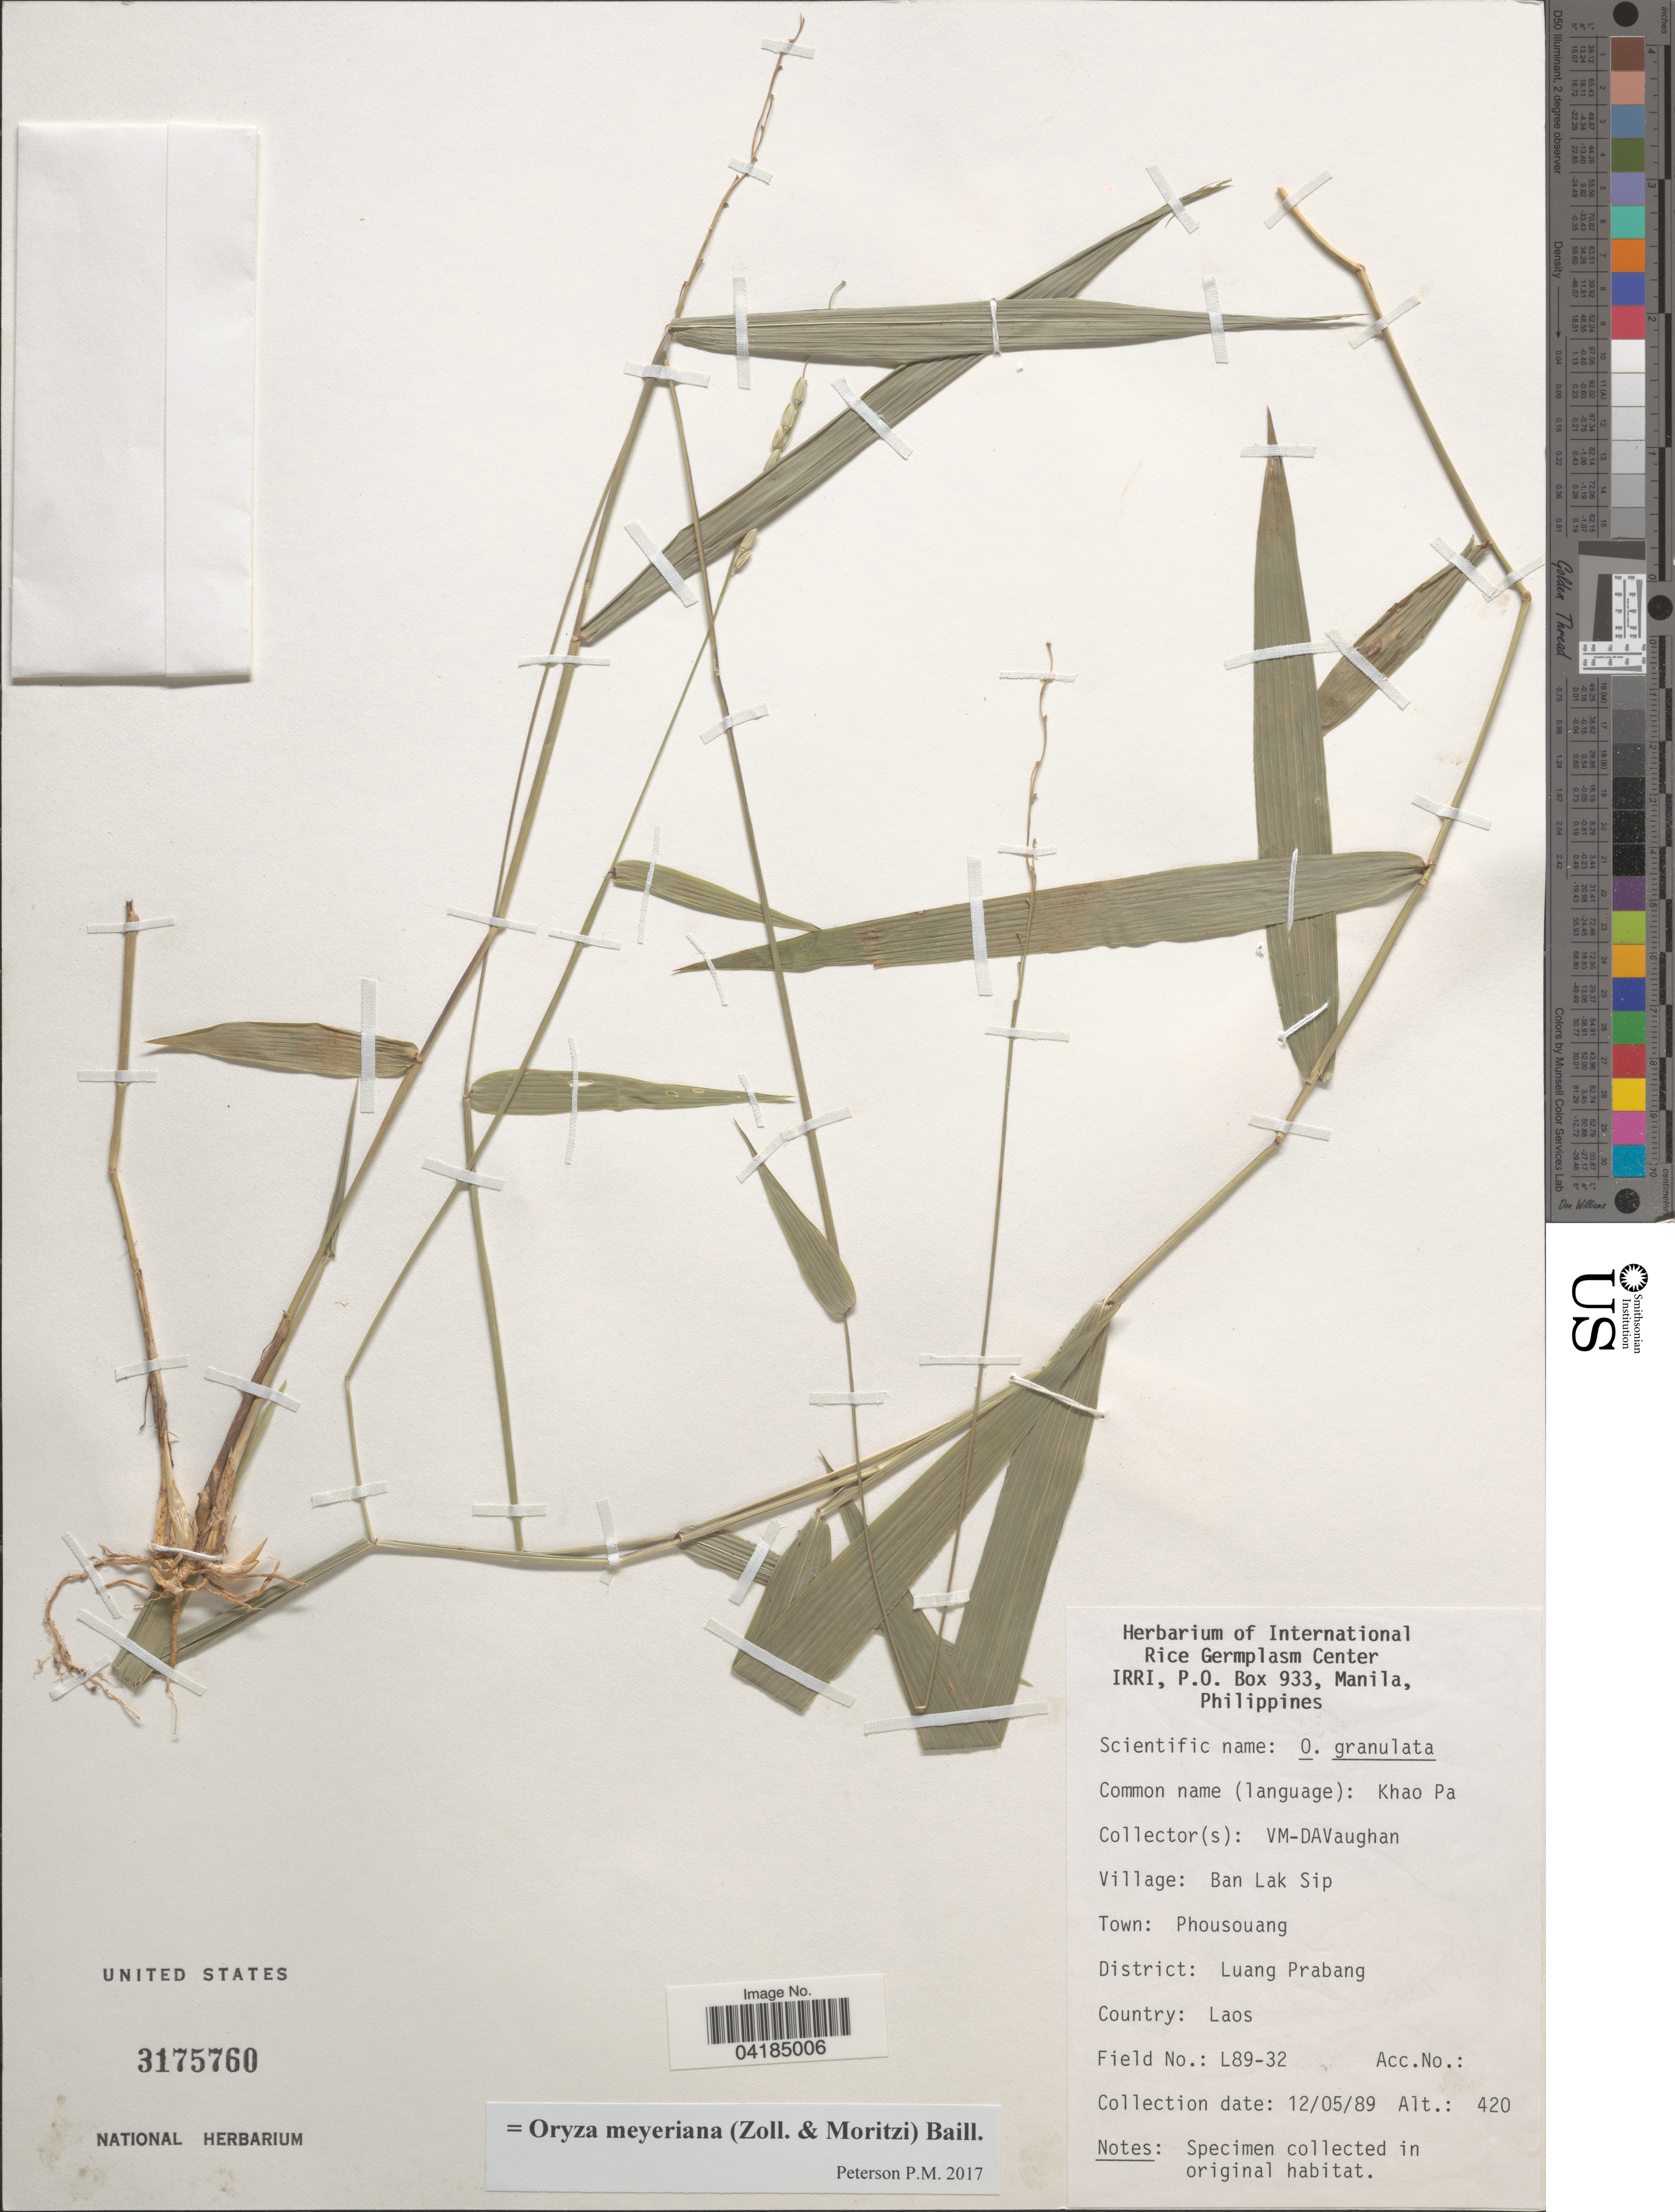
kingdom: Plantae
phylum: Tracheophyta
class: Liliopsida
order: Poales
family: Poaceae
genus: Oryza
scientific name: Oryza meyeriana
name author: (Zoll. & Mor.) Baill.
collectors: V. Vaughan & D. Vaughan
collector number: L89-32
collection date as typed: Transcribed d/m/y: 12/5/89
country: Laos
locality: Village: Ban Lak Sip. Town: Phousouang. District: Luang Prabang.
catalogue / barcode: US 3175760